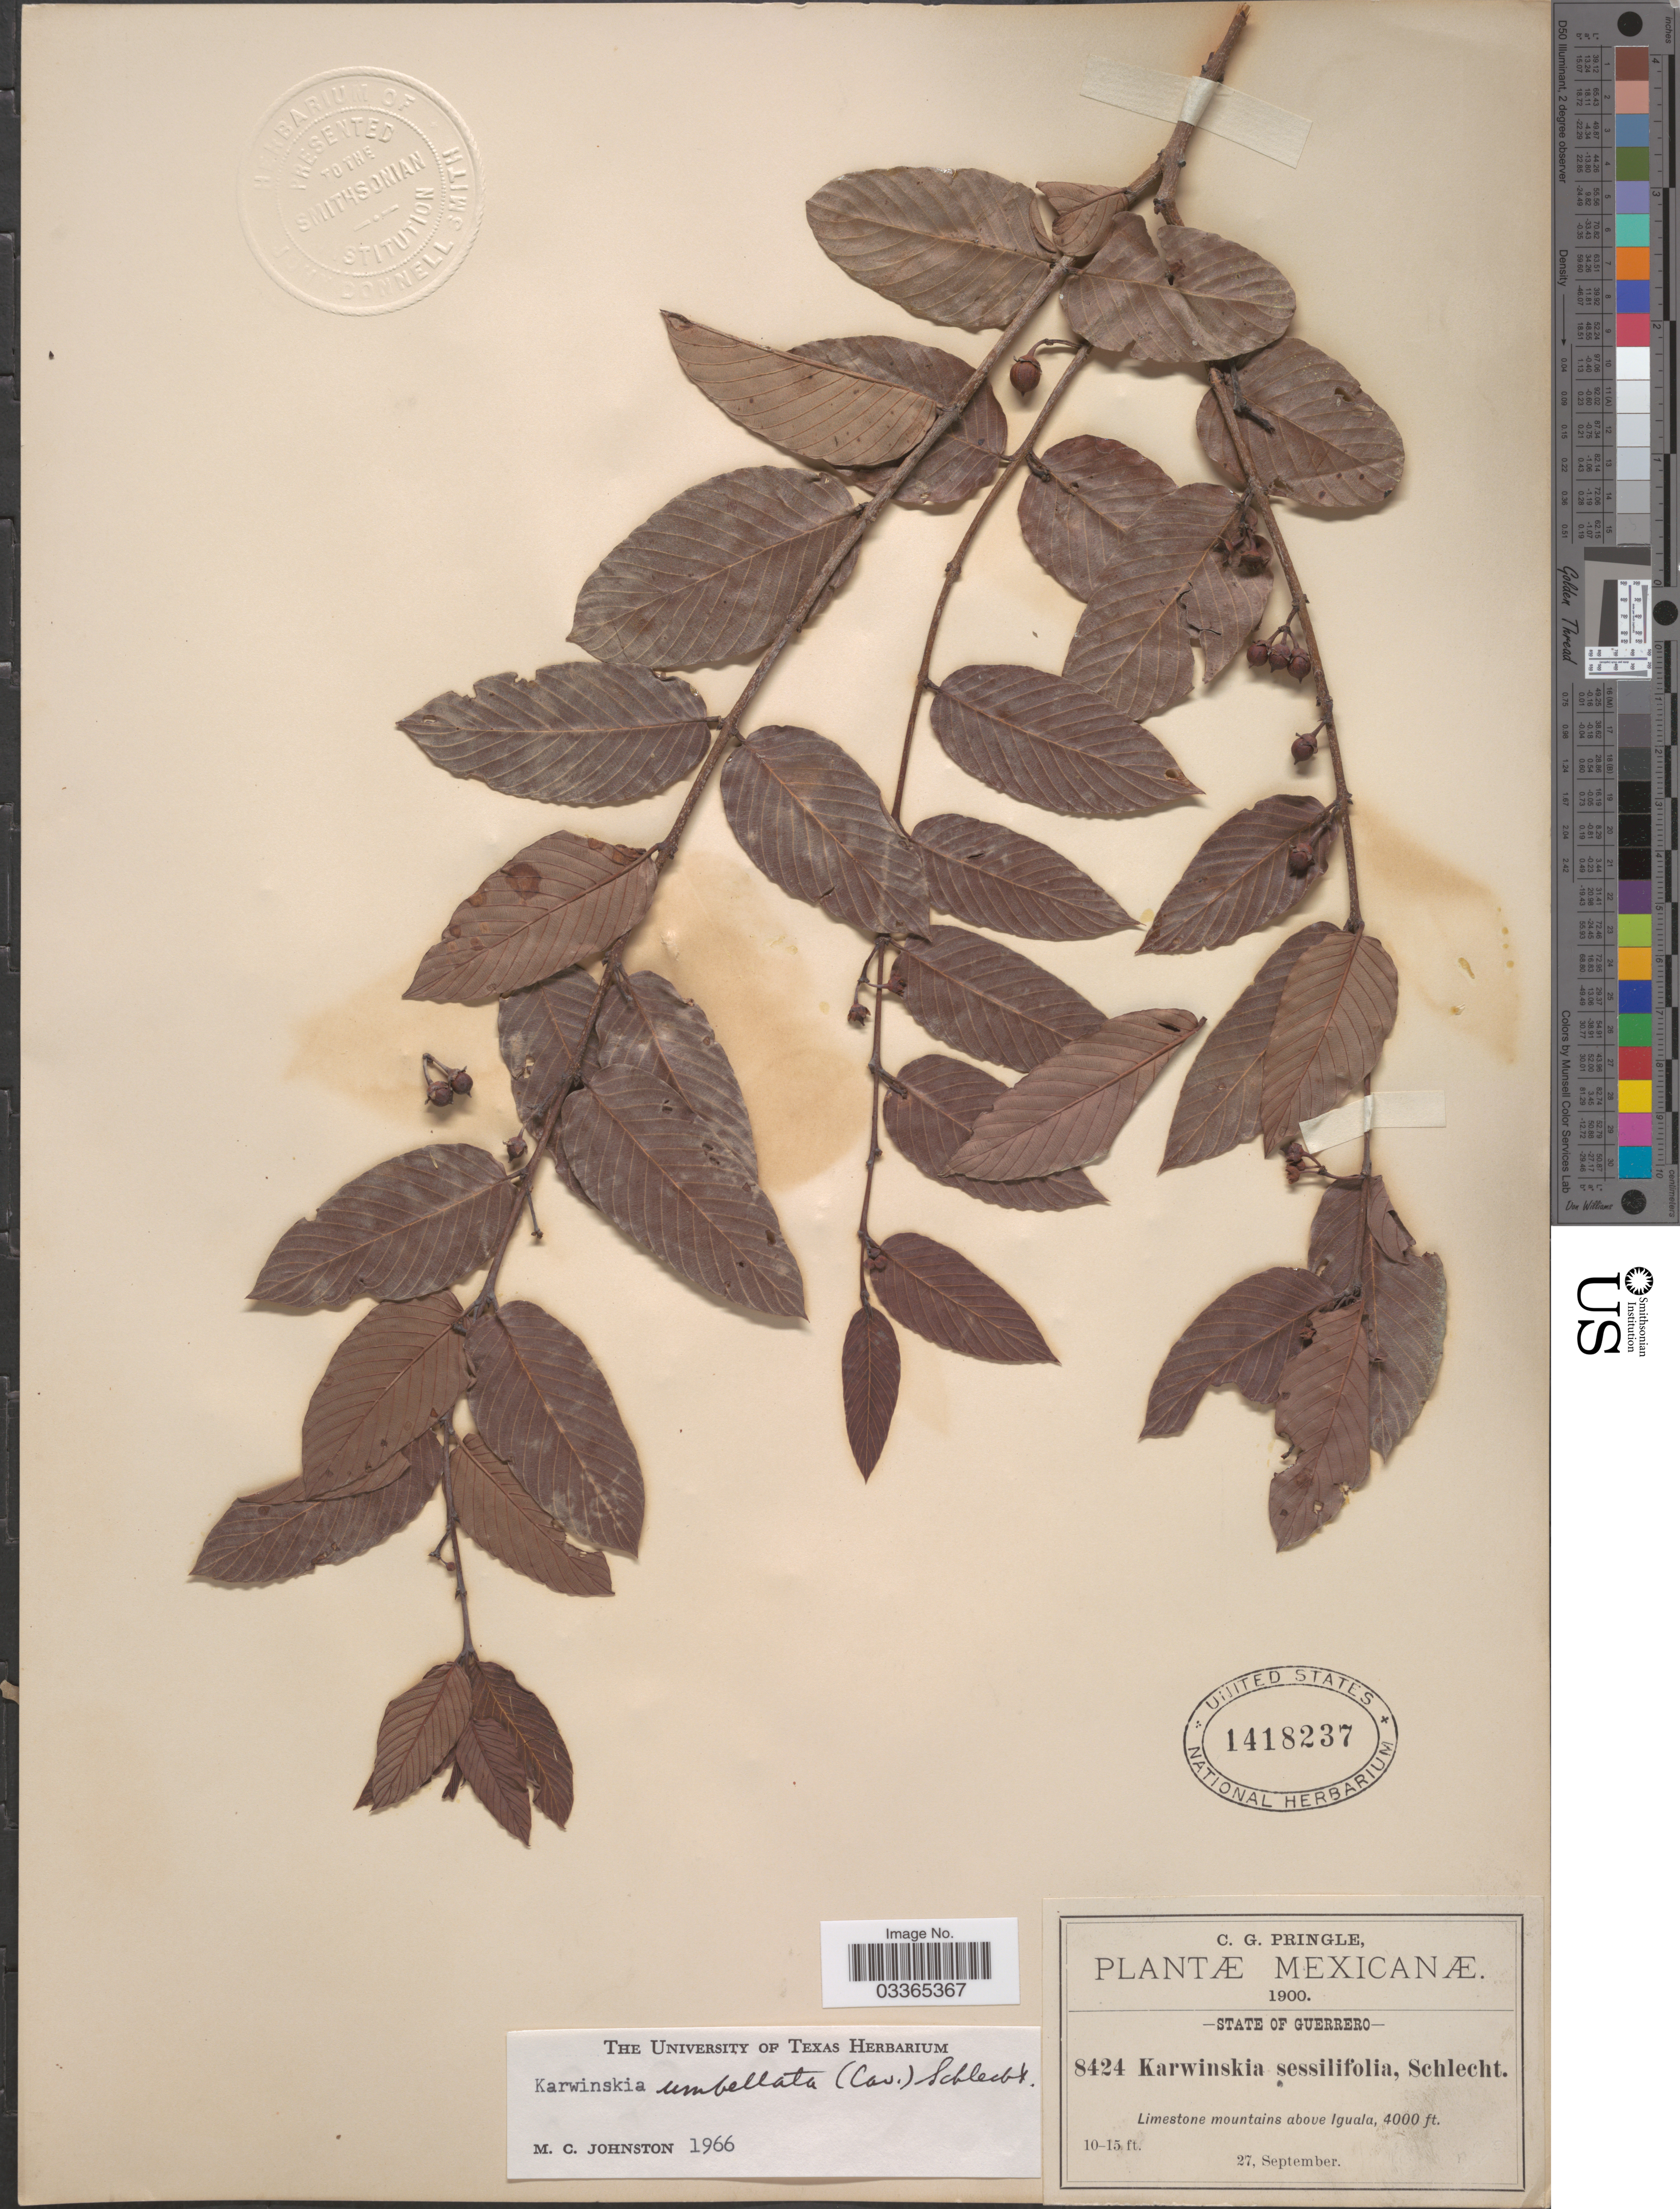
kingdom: Plantae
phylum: Tracheophyta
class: Magnoliopsida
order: Rosales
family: Rhamnaceae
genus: Karwinskia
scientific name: Karwinskia umbellata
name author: (Cav.) Schltdl.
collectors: C. G. Pringle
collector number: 8424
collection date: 1900-09-27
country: Mexico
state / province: Guerrero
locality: Limestone mountains above Iguala.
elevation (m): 1219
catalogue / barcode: US 1418237